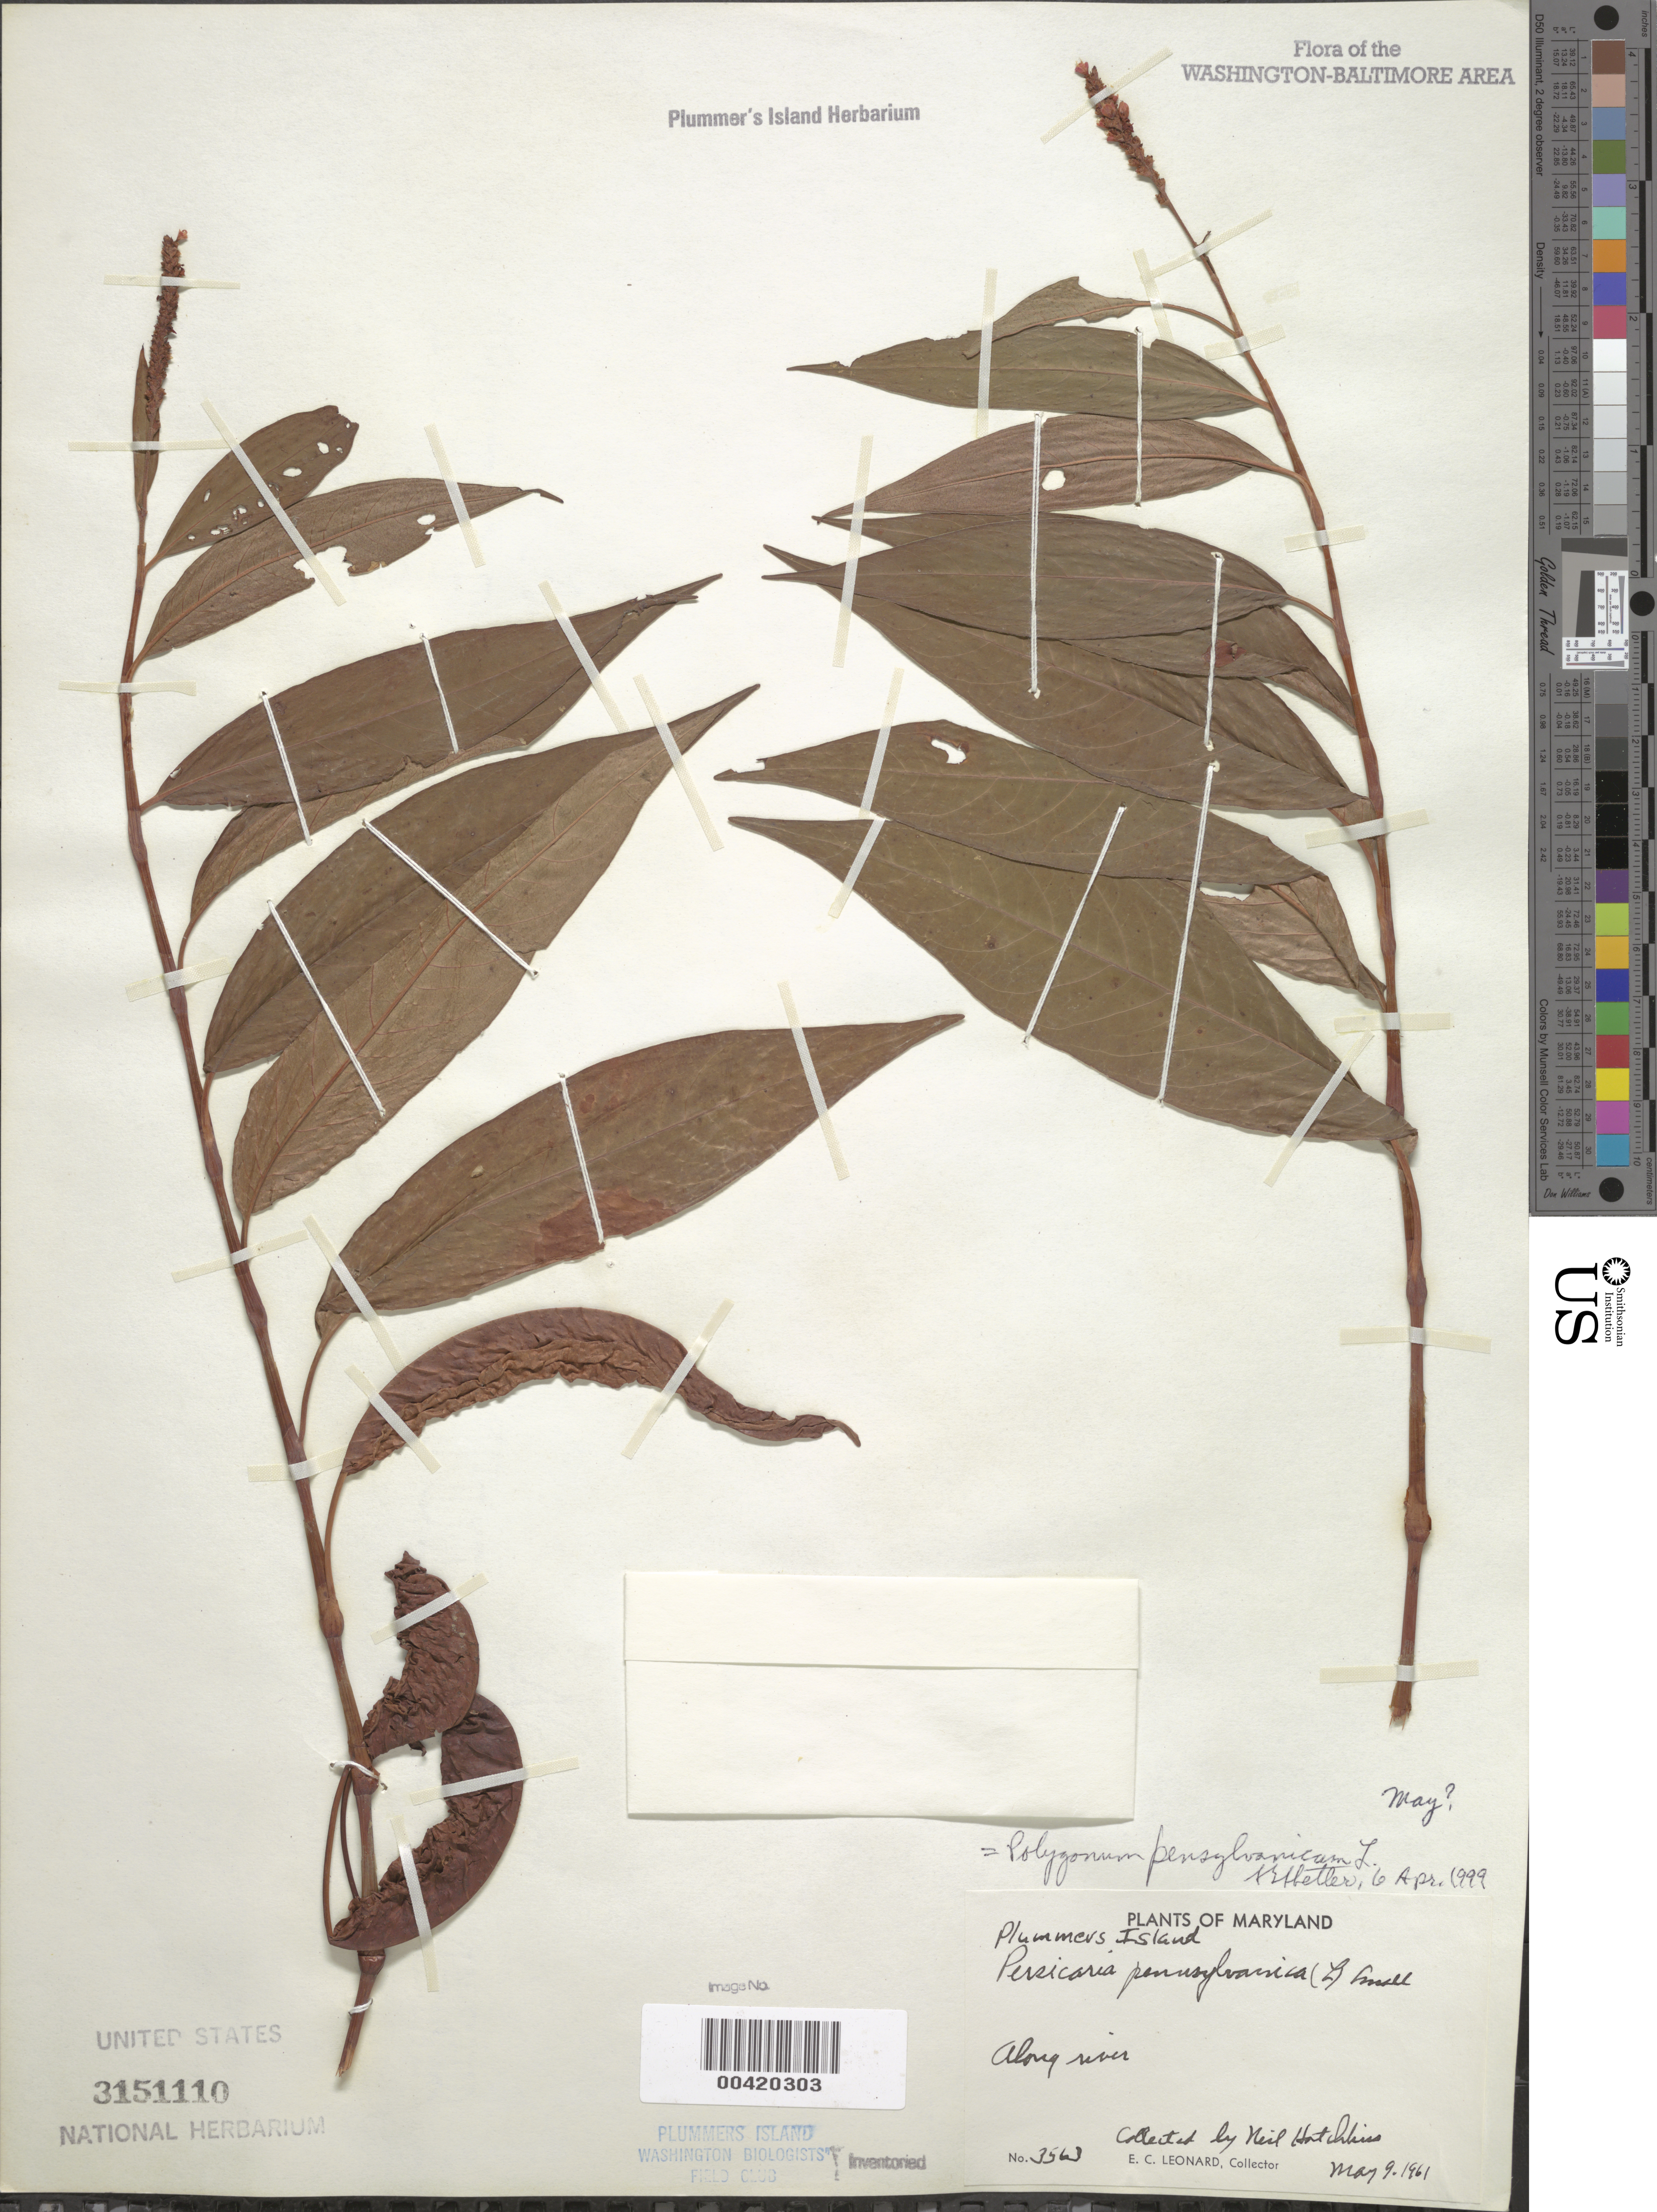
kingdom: Plantae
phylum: Tracheophyta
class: Magnoliopsida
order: Caryophyllales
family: Polygonaceae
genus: Persicaria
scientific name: Persicaria coccinea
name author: (Muhl. ex Willd.) Greene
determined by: Atha, D. E.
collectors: E. C. Leonard & N. Hotchkiss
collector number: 3563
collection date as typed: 09 May 1961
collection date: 1961-05-09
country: United States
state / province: Maryland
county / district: Montgomery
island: Plummers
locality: Plummer's Island; along River C. & O. Canal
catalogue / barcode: US 3151110